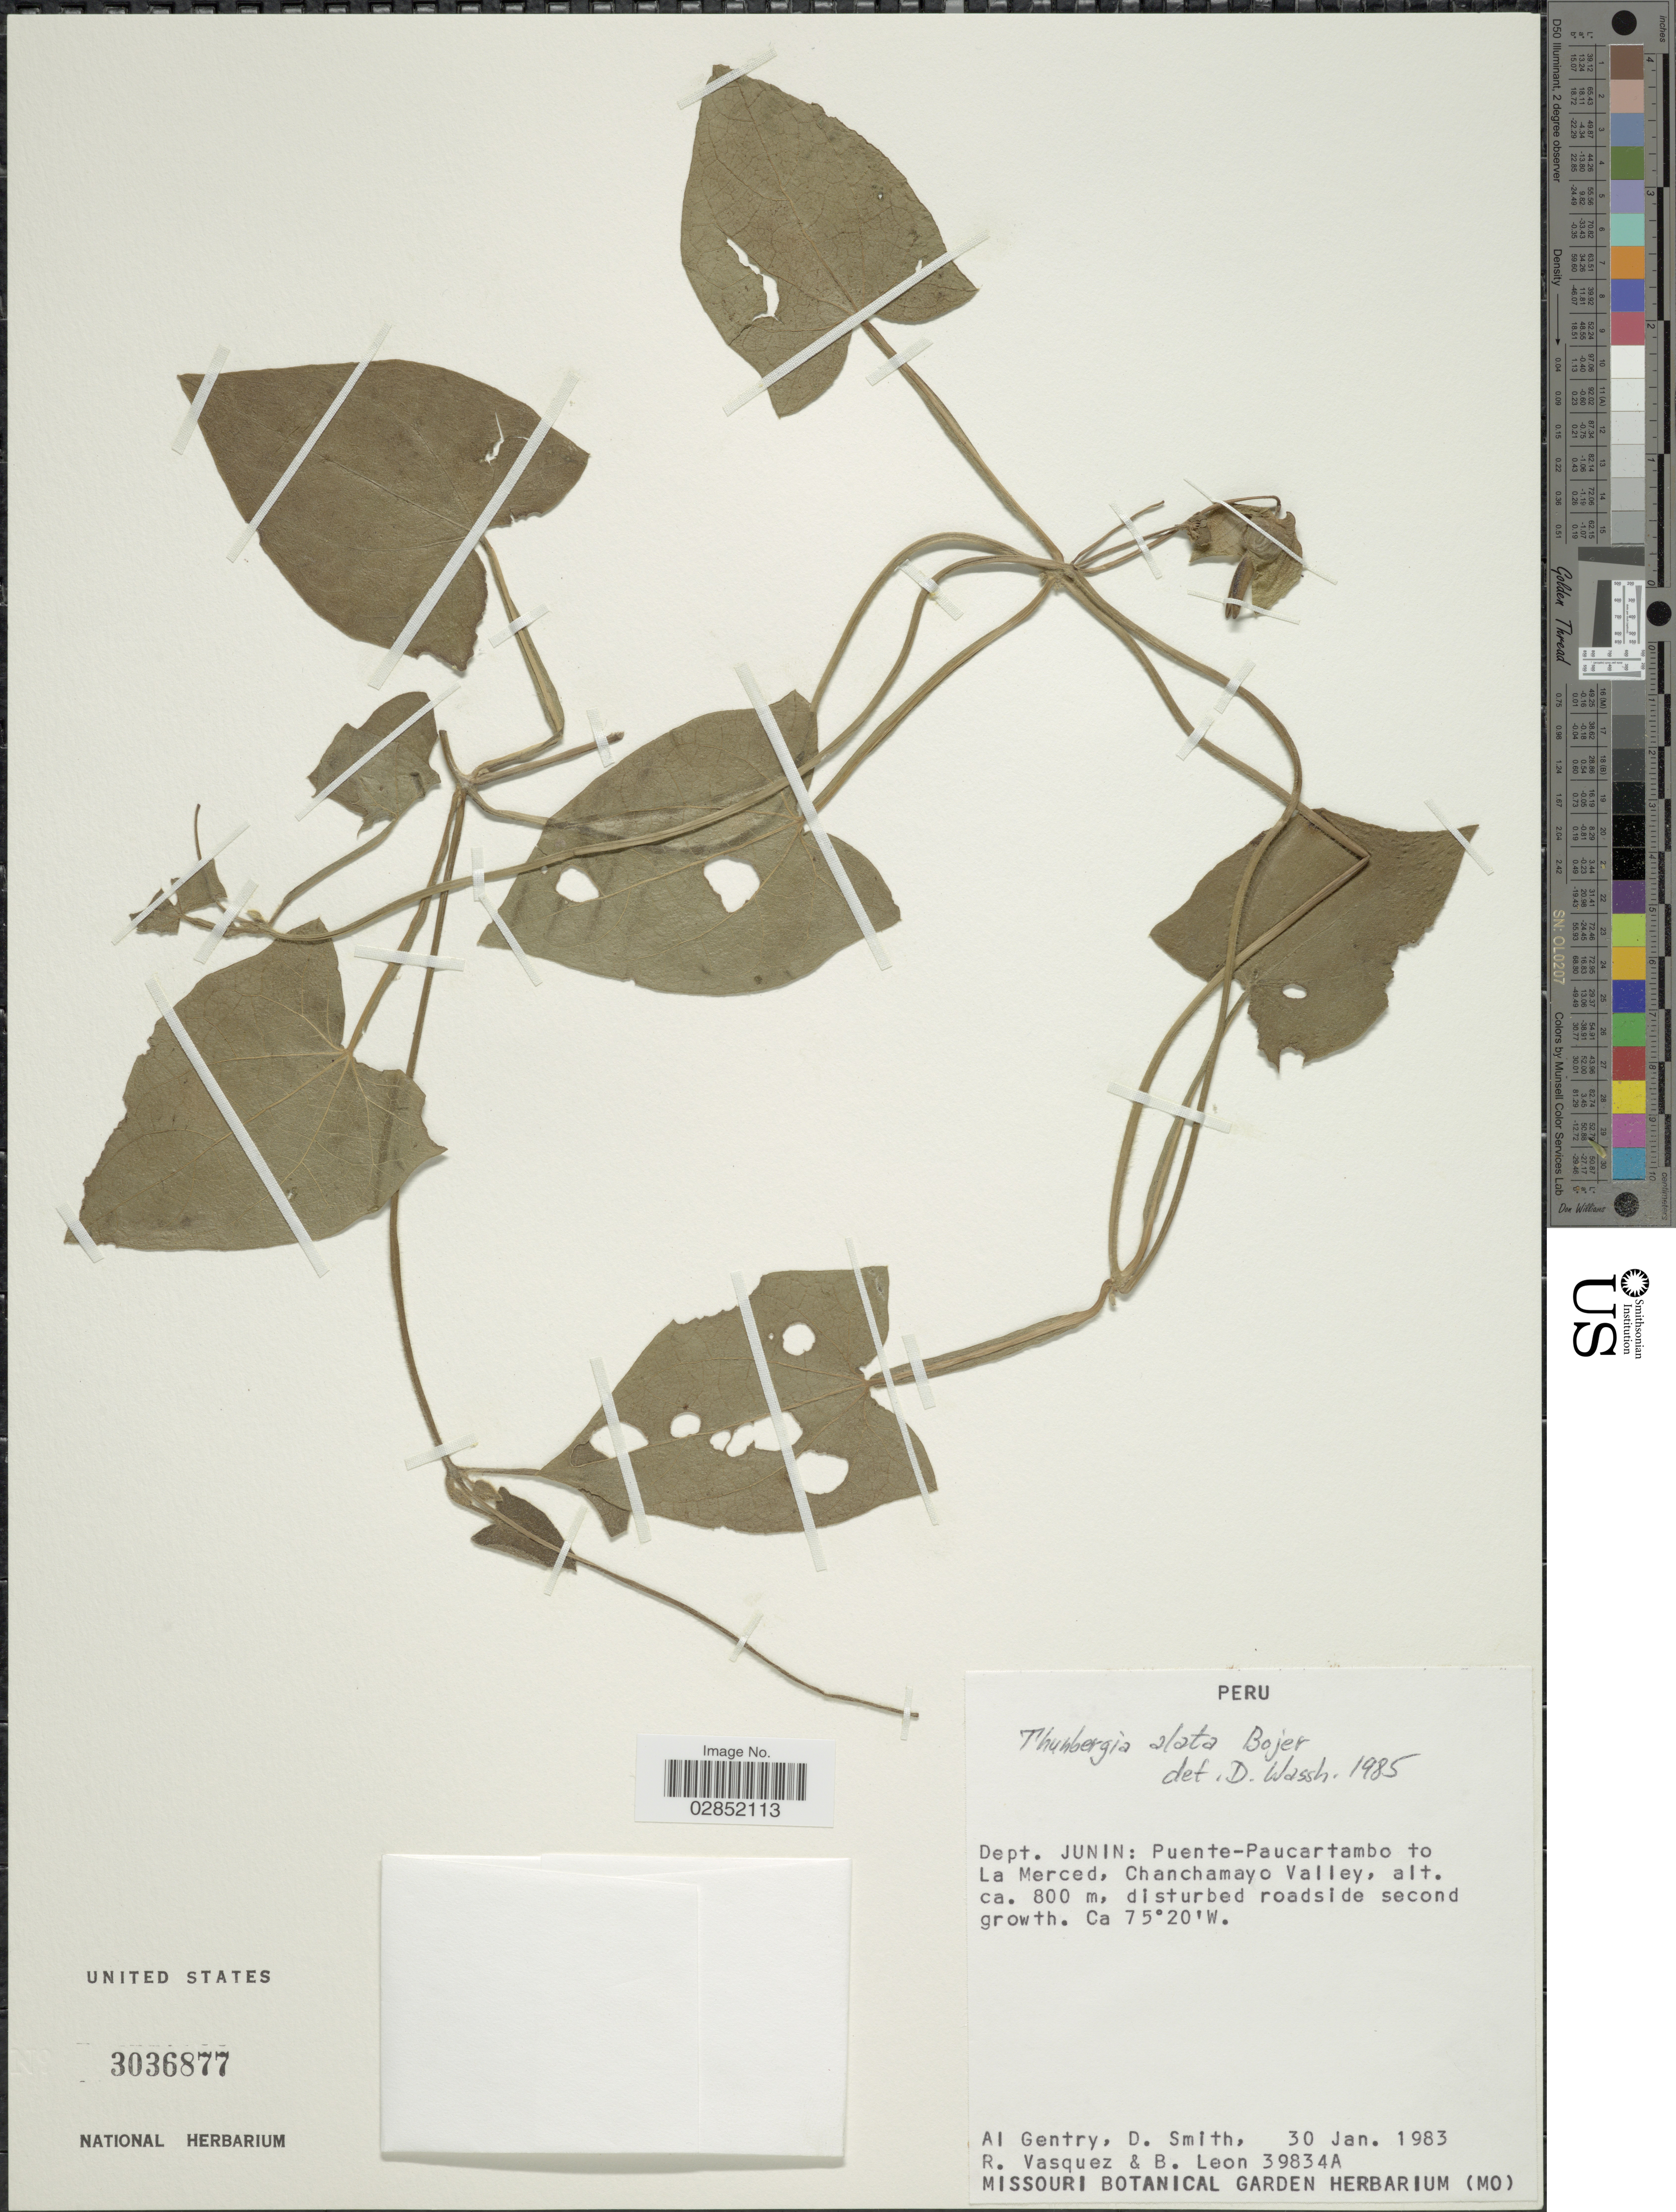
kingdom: Plantae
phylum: Tracheophyta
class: Magnoliopsida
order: Lamiales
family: Acanthaceae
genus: Thunbergia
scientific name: Thunbergia alata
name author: Bojer ex Sims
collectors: A. H. Gentry, D. Smith, R. Vásques & B. León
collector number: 39834A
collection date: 1983-01-30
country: Peru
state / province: Junín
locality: Dept. Junin: Puente-Paucartambo to La Merced, Chanchamayo Valley.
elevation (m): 800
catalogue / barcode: US 3036877